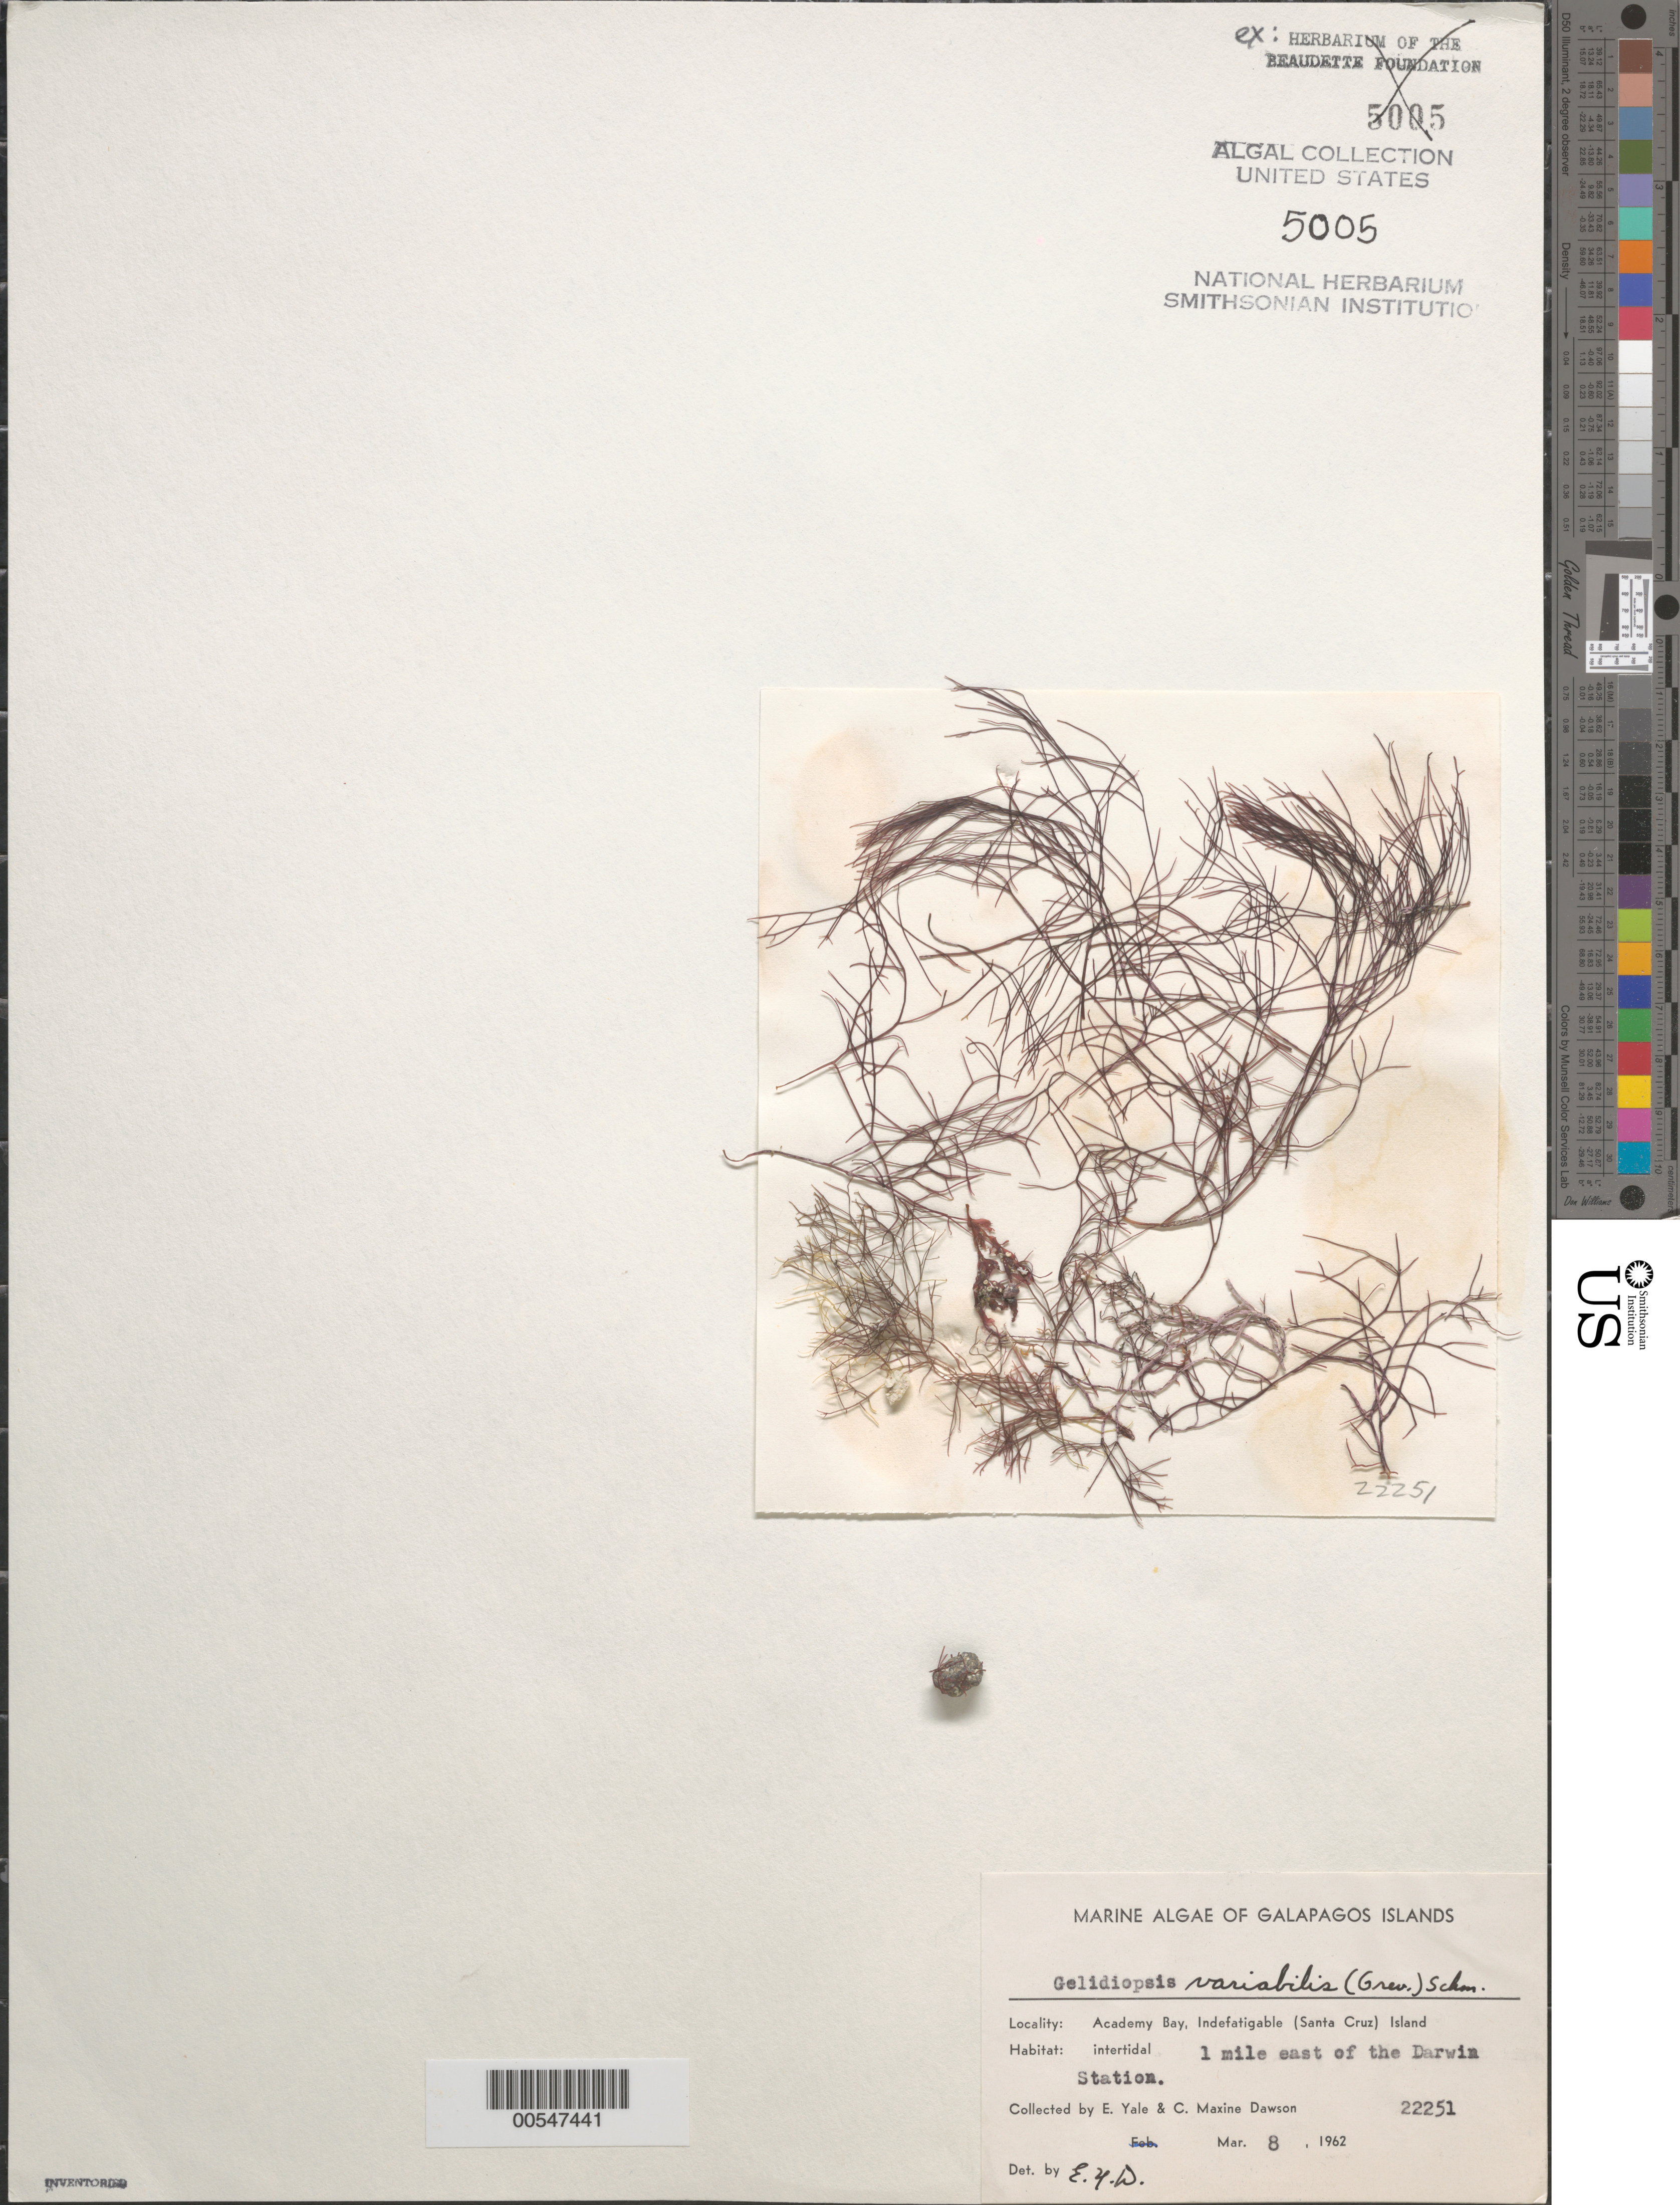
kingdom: Plantae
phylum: Rhodophyta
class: Florideophyceae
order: Rhodymeniales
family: Lomentariaceae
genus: Ceratodictyon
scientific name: Ceratodictyon variabile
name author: (J. Agardh) R.E. Norris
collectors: E. Y. Dawson & C. M. Dawson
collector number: EYD 22251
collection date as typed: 08 Mar 1962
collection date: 1962-03-08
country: Ecuador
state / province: Colón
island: Santa Cruz [Indefatigable, Chaves]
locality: Academy Bay 1 mile E of Darwin Station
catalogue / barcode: US 5005